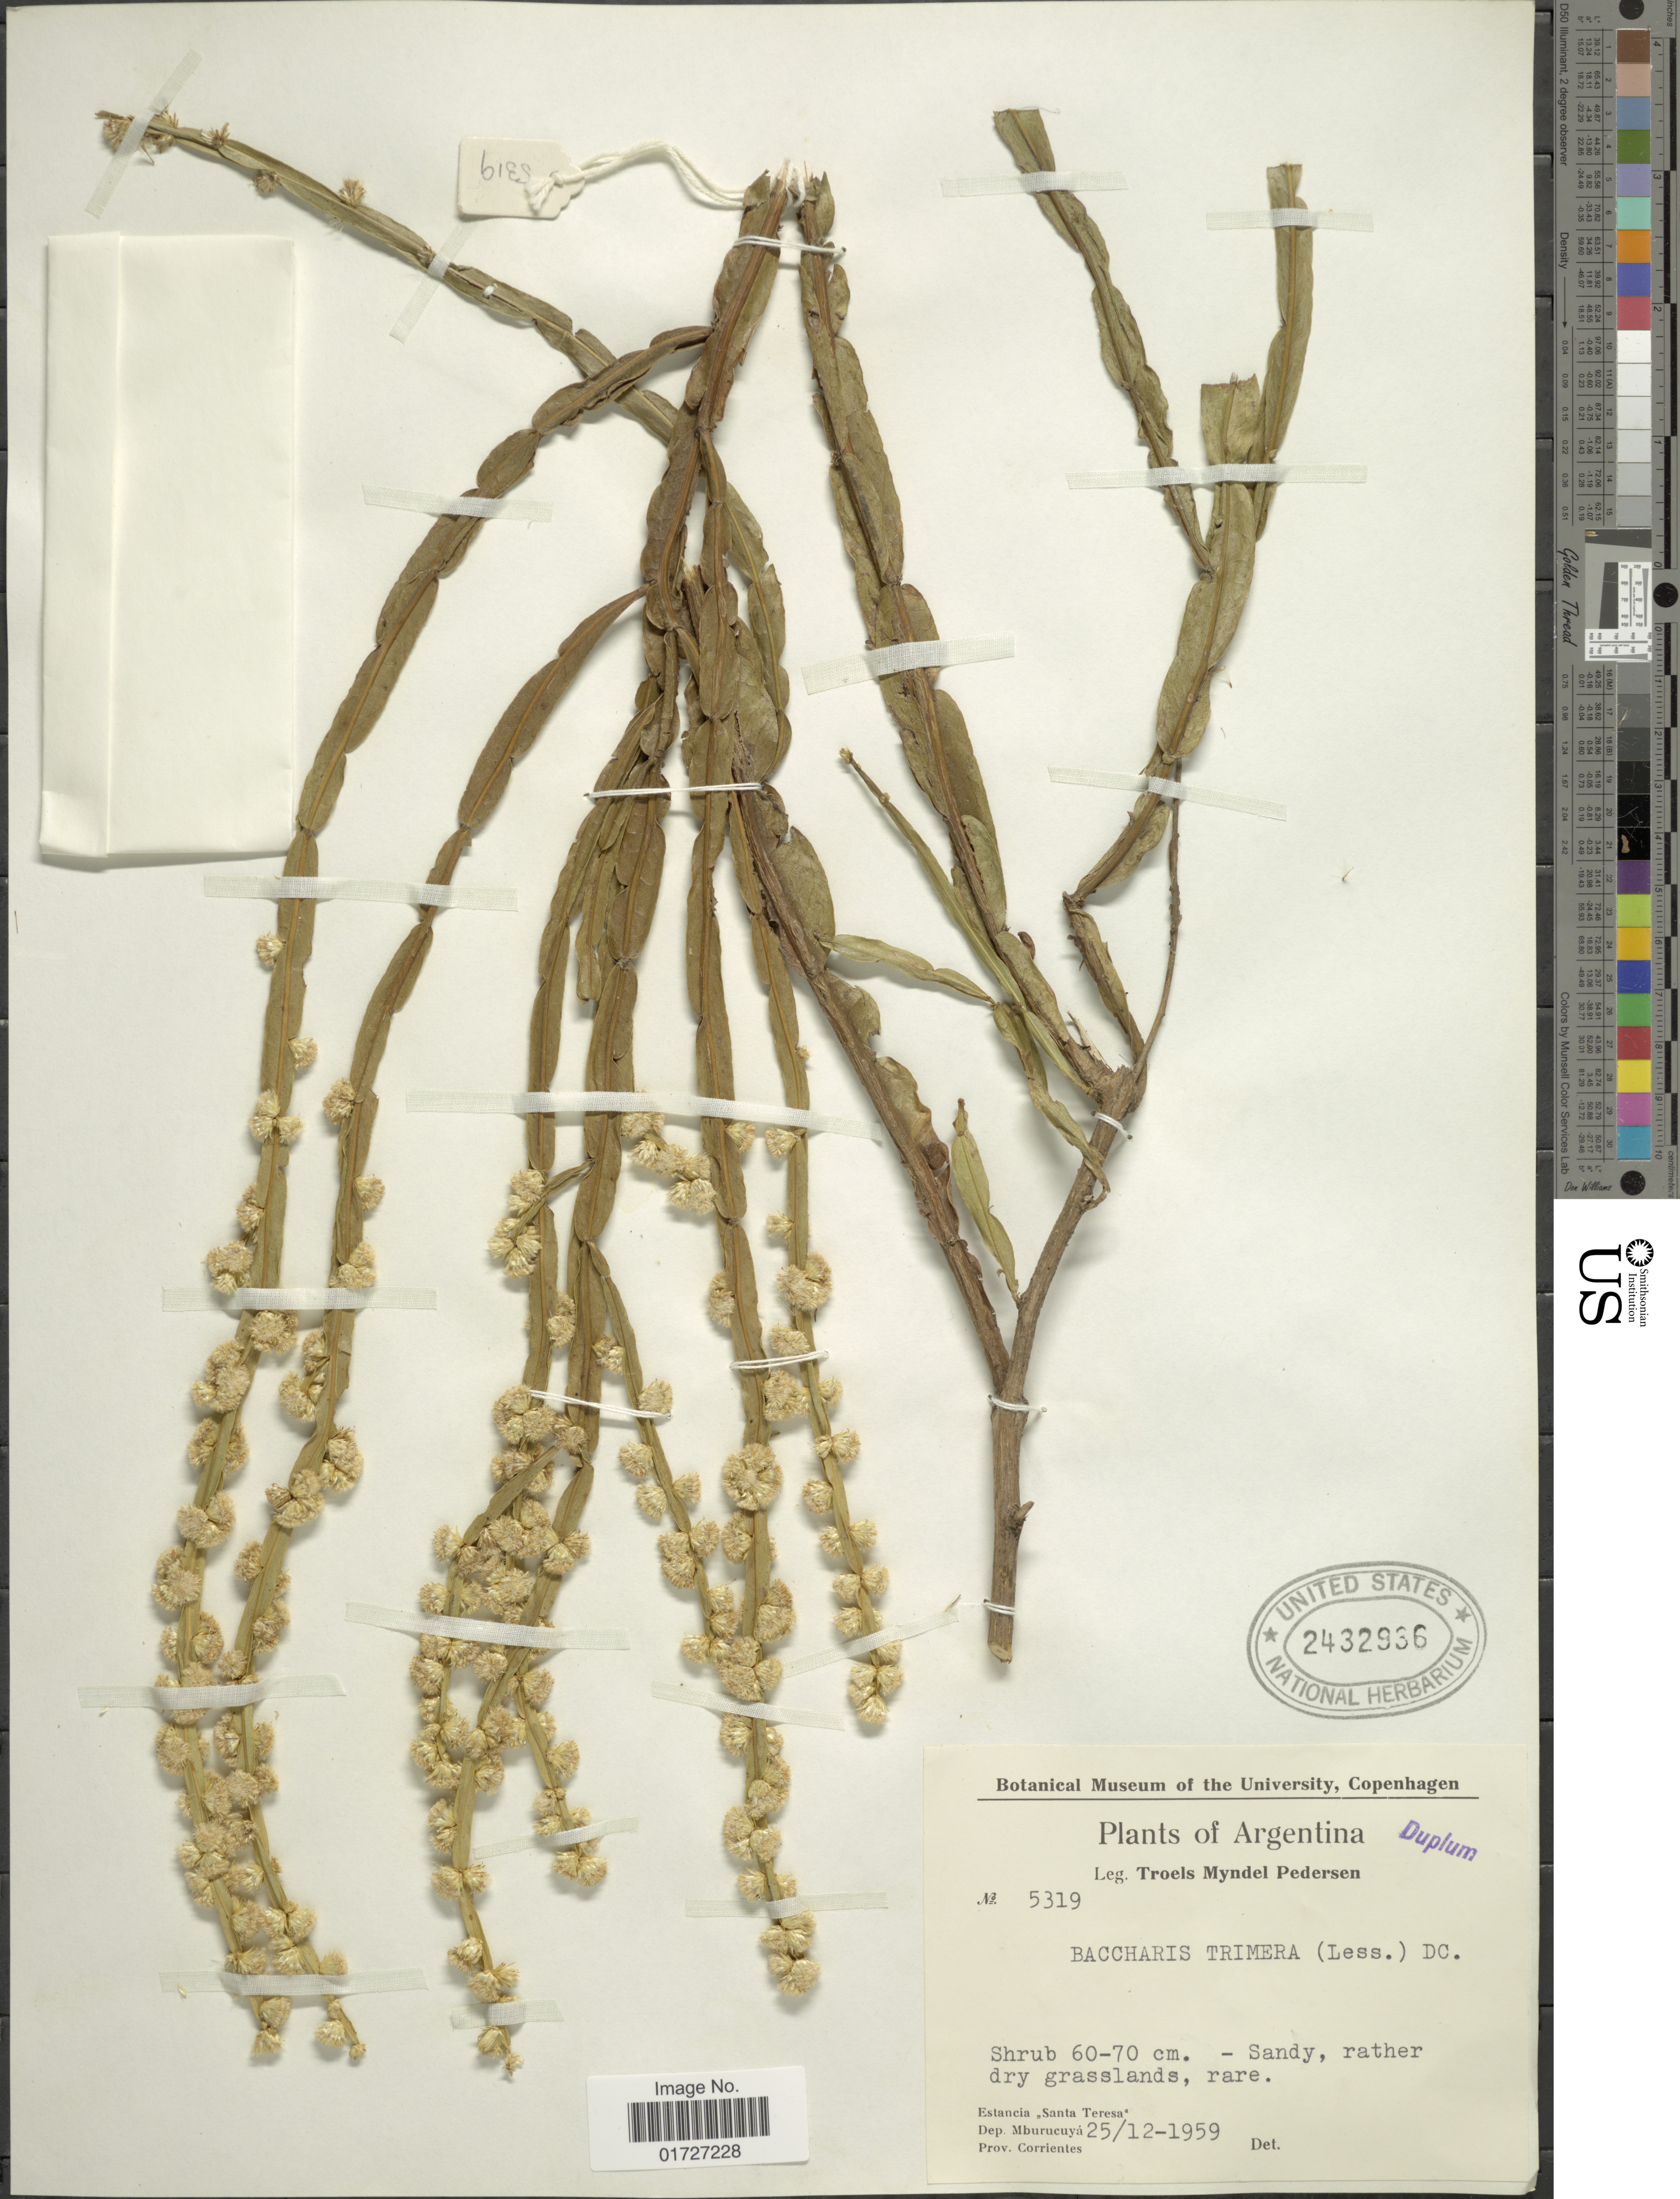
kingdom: Plantae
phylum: Tracheophyta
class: Magnoliopsida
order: Asterales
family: Asteraceae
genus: Baccharis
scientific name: Baccharis trimera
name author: (Less.) DC.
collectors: T. Pederson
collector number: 5319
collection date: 1959-12-25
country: Argentina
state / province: Corrientes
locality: Estancia Santa Teresa, Dep. Mburucuya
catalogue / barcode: US 2432936